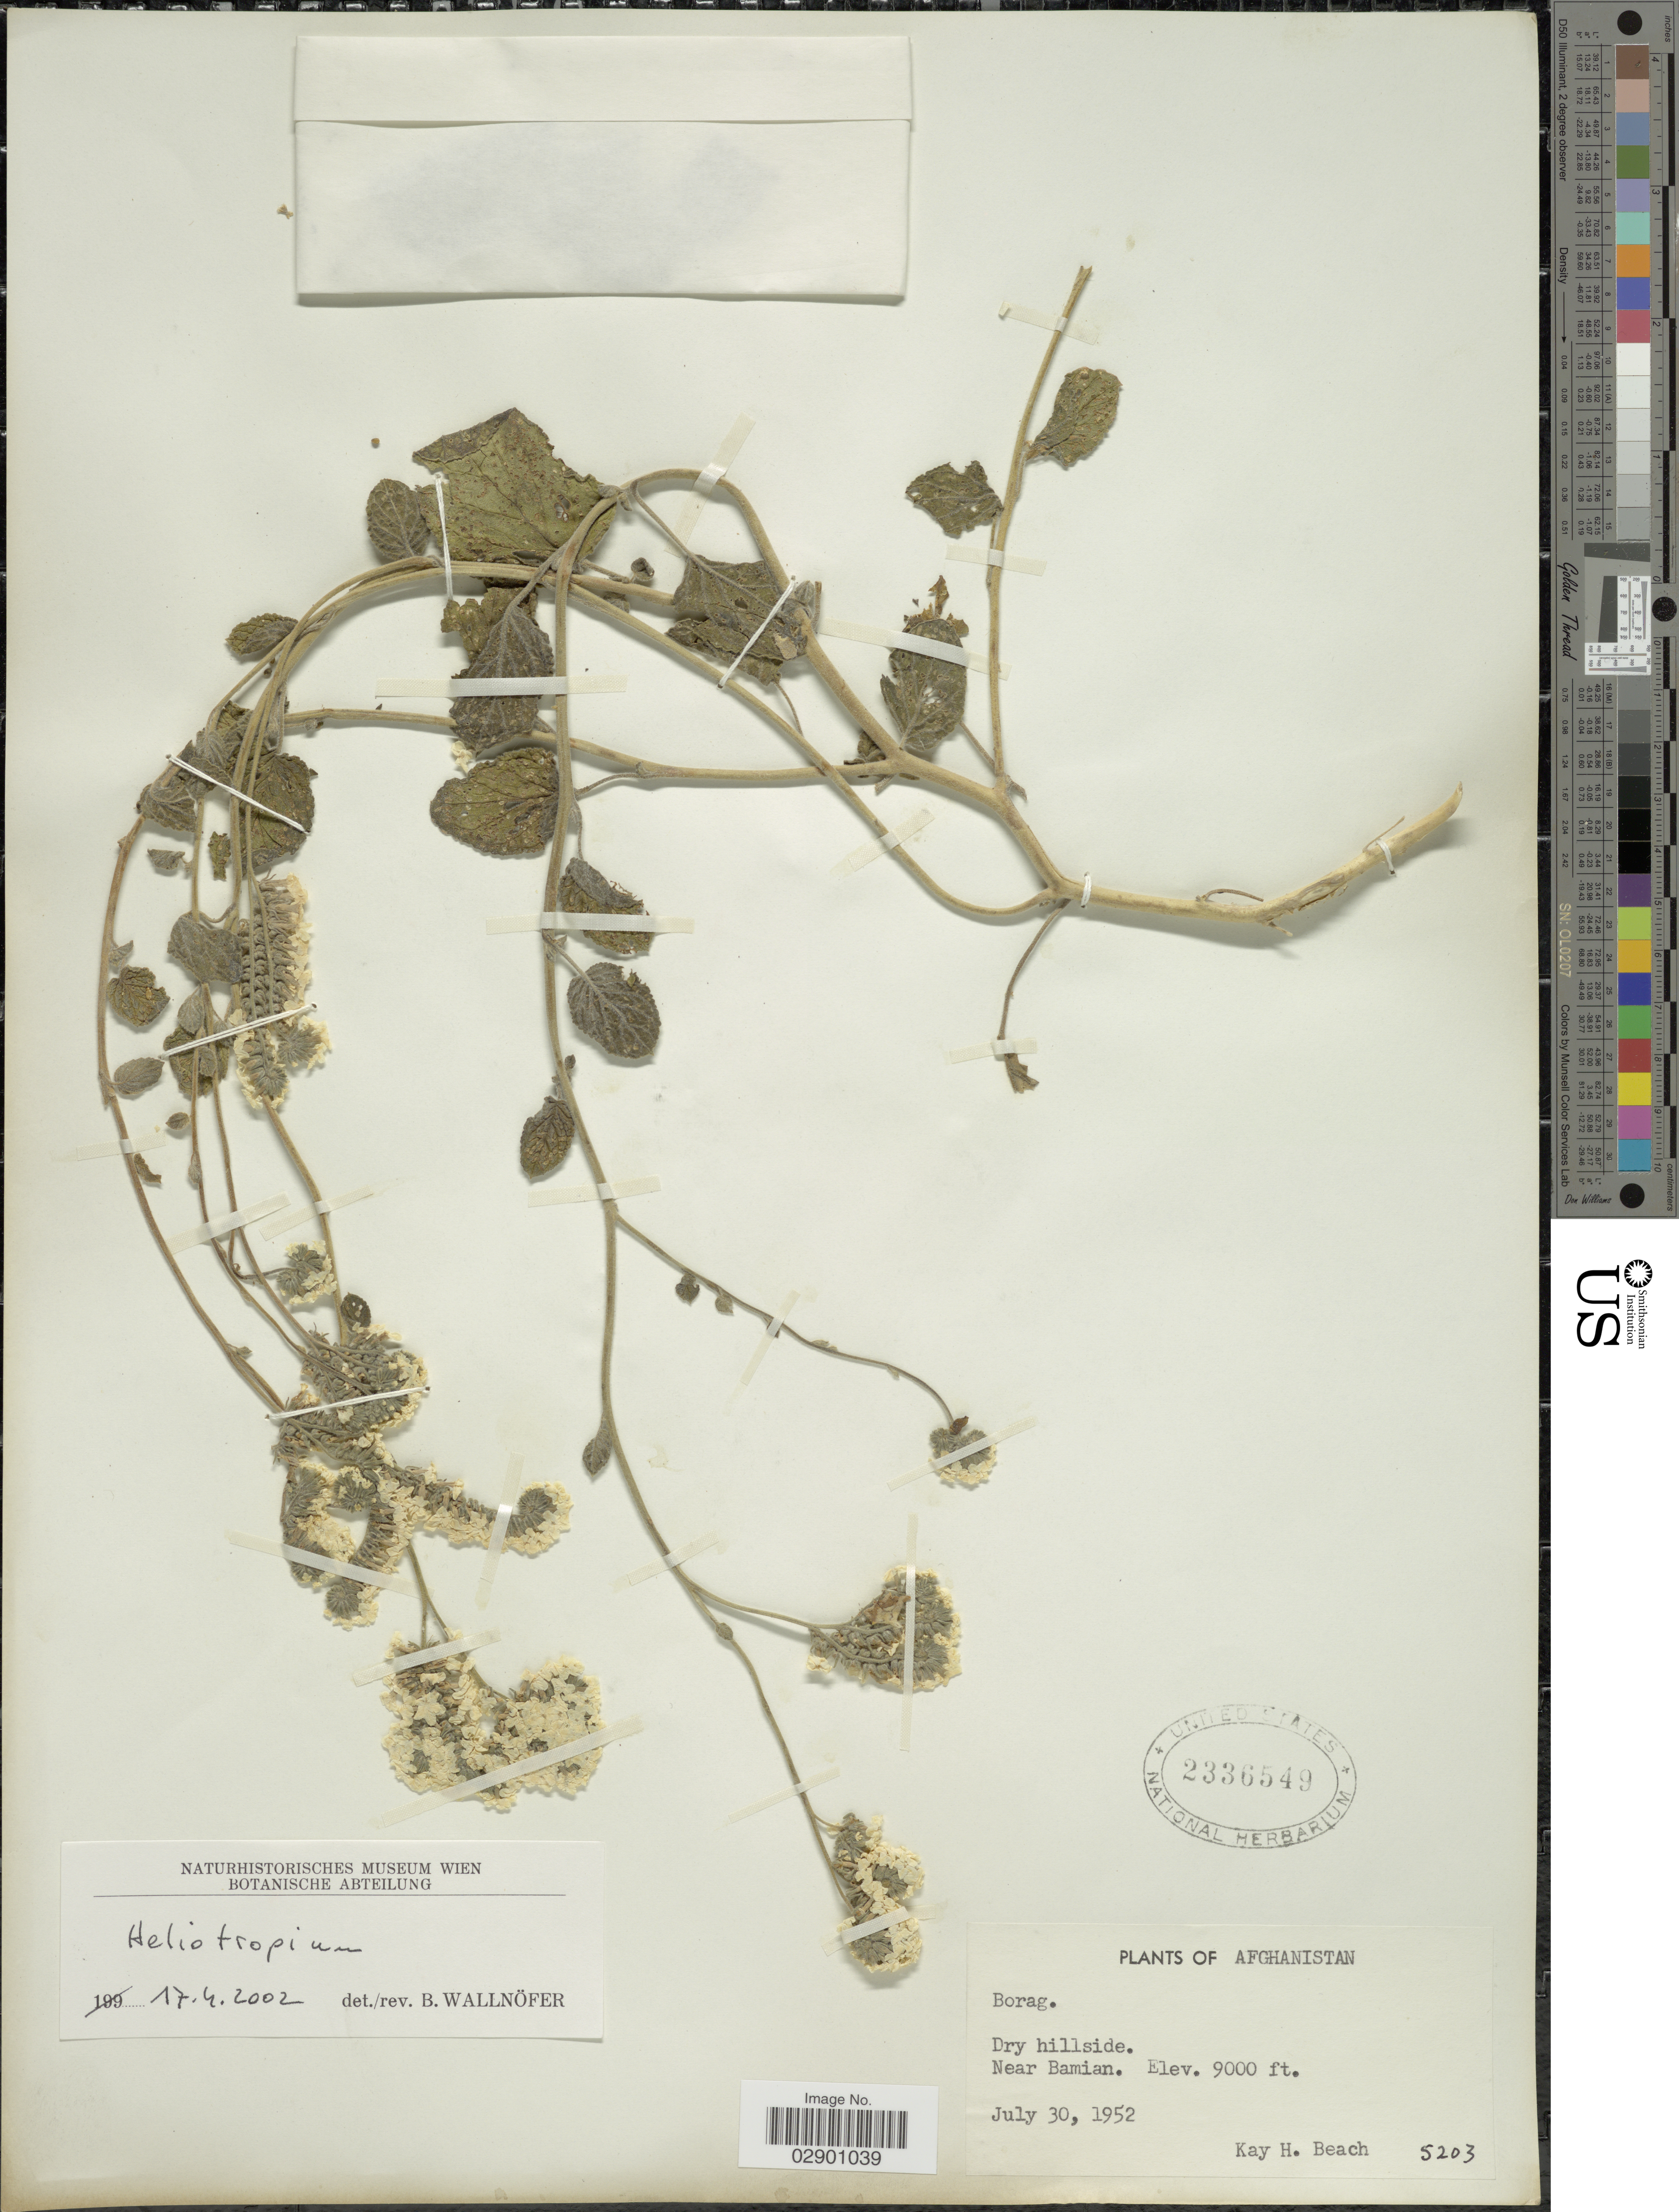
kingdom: Plantae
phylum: Tracheophyta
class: Magnoliopsida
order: Boraginales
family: Heliotropiaceae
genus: Heliotropium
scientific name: Heliotropium sp.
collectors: K. H. Beach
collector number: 5203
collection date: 1952-07-30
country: Afghanistan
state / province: Bamian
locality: Near Bamian.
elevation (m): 2743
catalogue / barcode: US 2336549